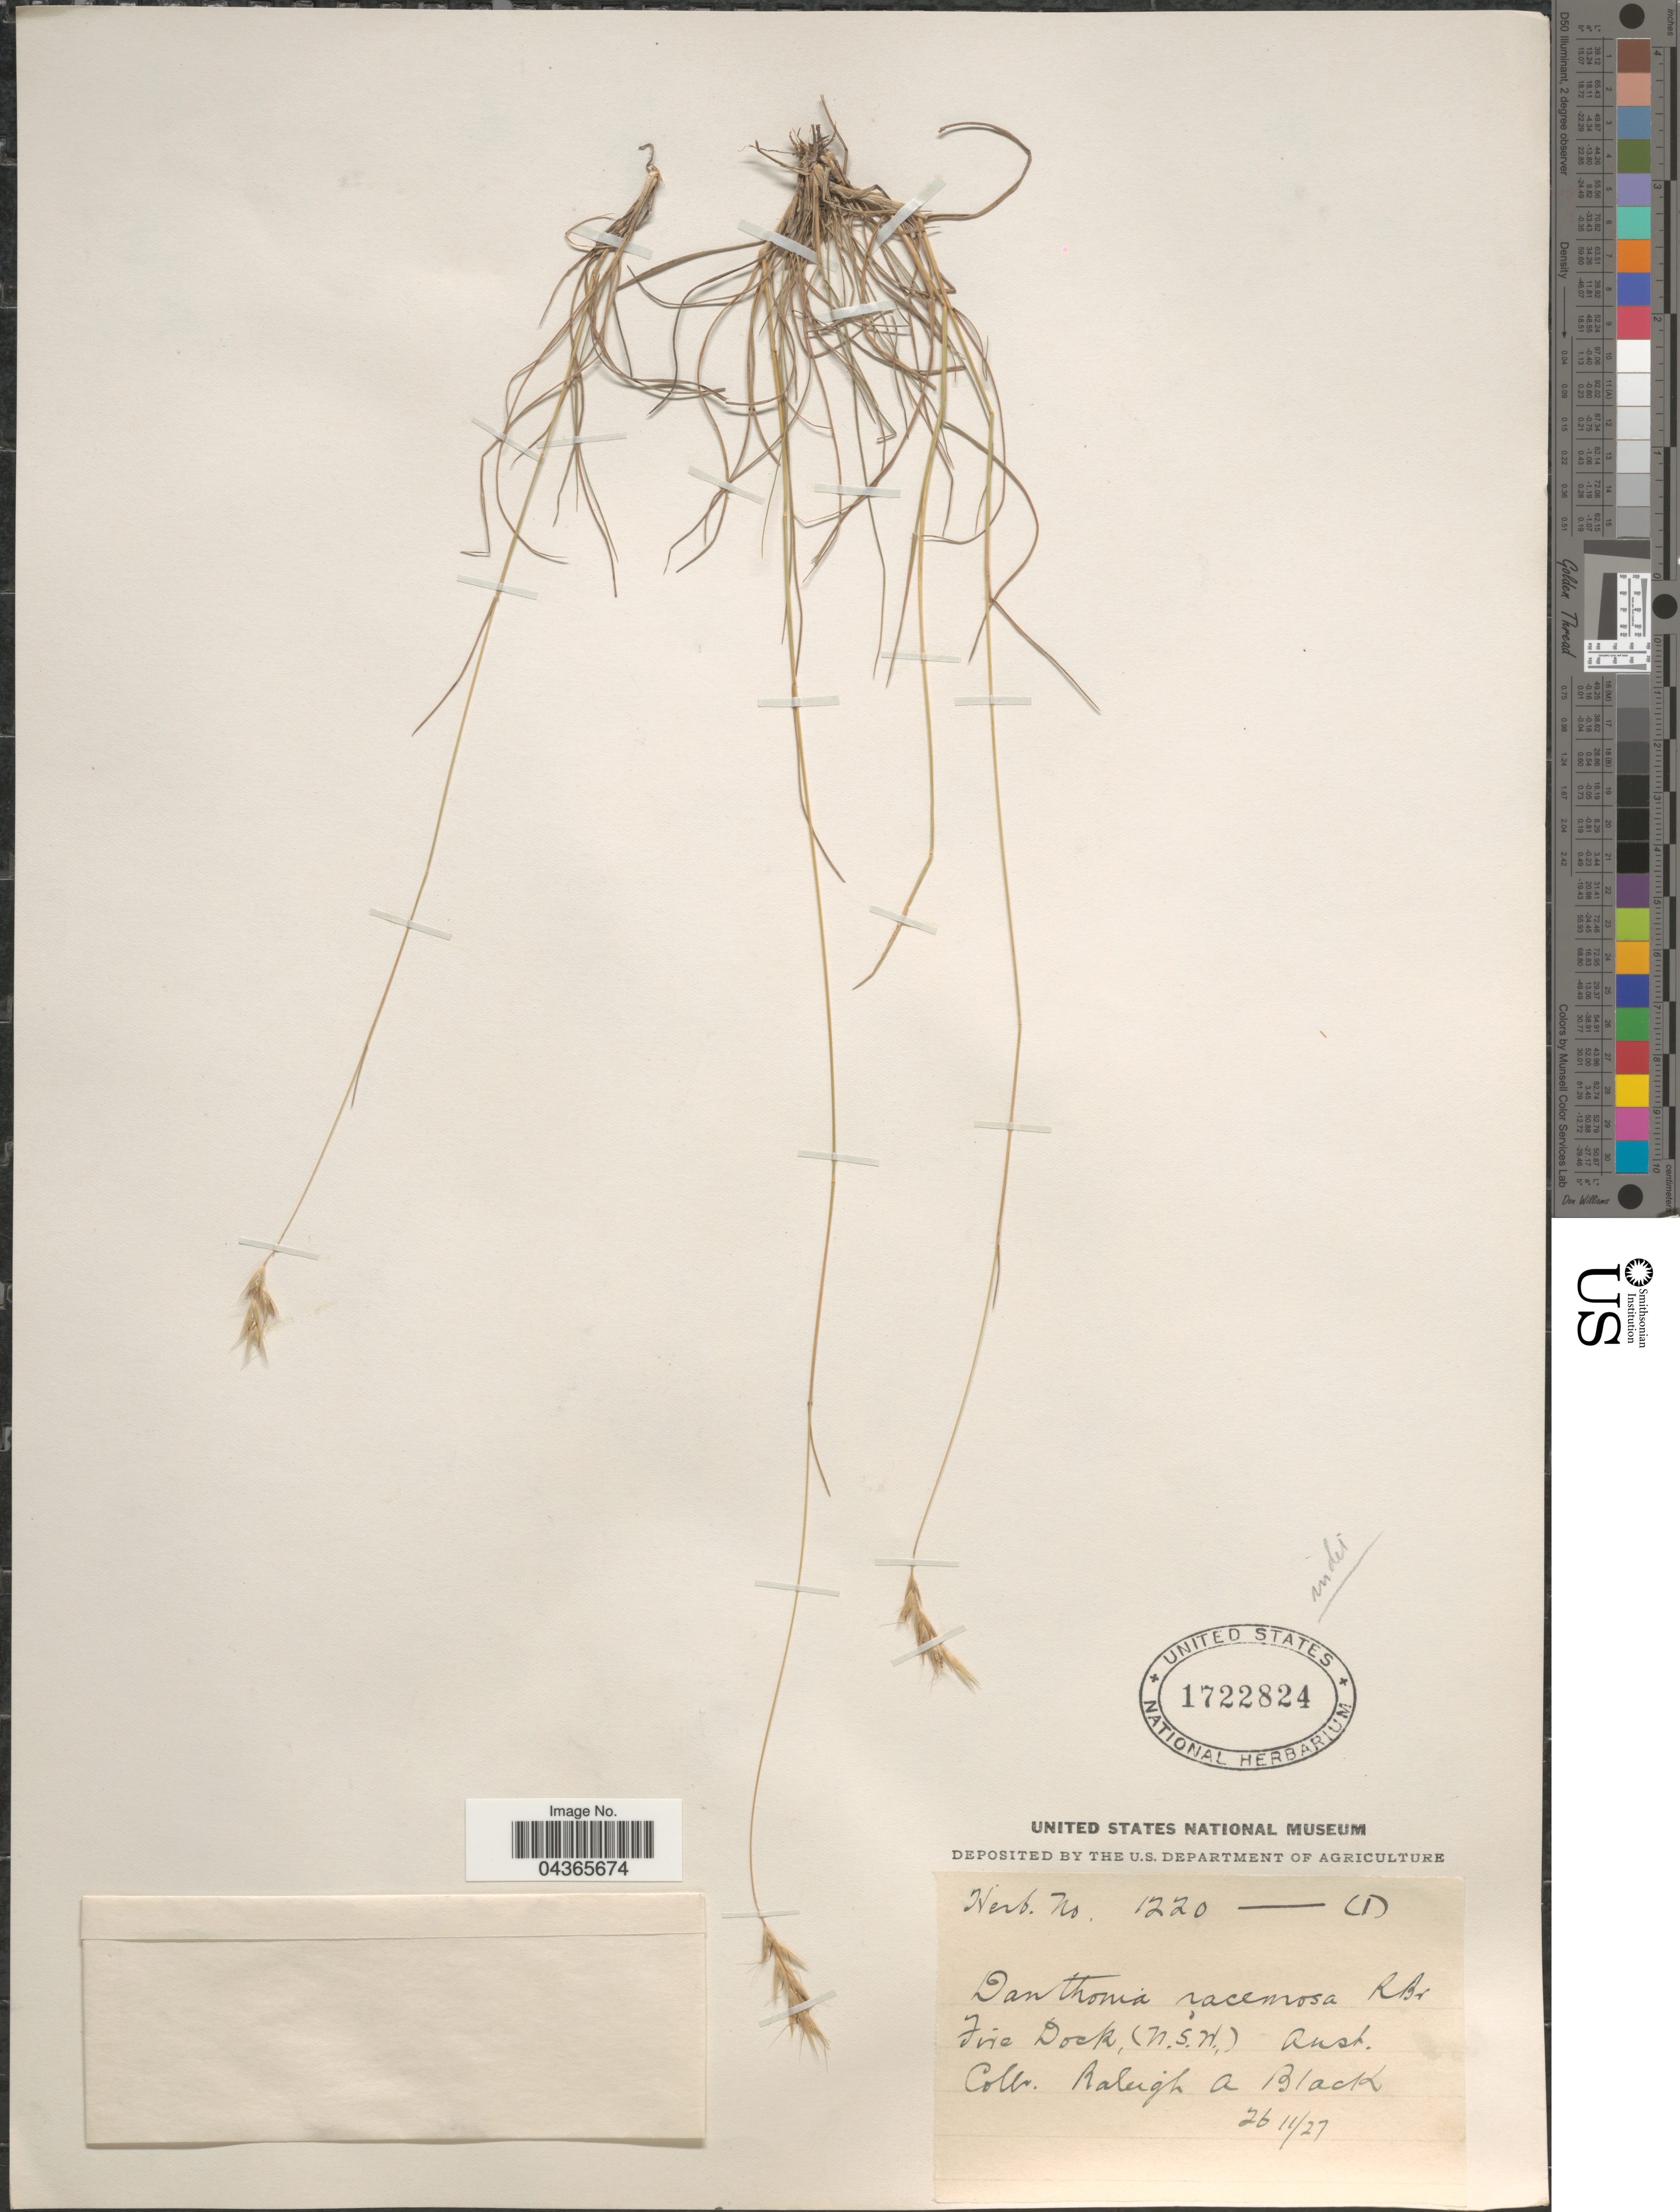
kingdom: Plantae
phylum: Tracheophyta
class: Liliopsida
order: Poales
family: Poaceae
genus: Rytidosperma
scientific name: Rytidosperma sp.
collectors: R. A. Black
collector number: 1220-(1)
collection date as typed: Transcribed d/m/y: 26/11/27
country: Australia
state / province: New South Wales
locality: Five Dock.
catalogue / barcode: US 1722824